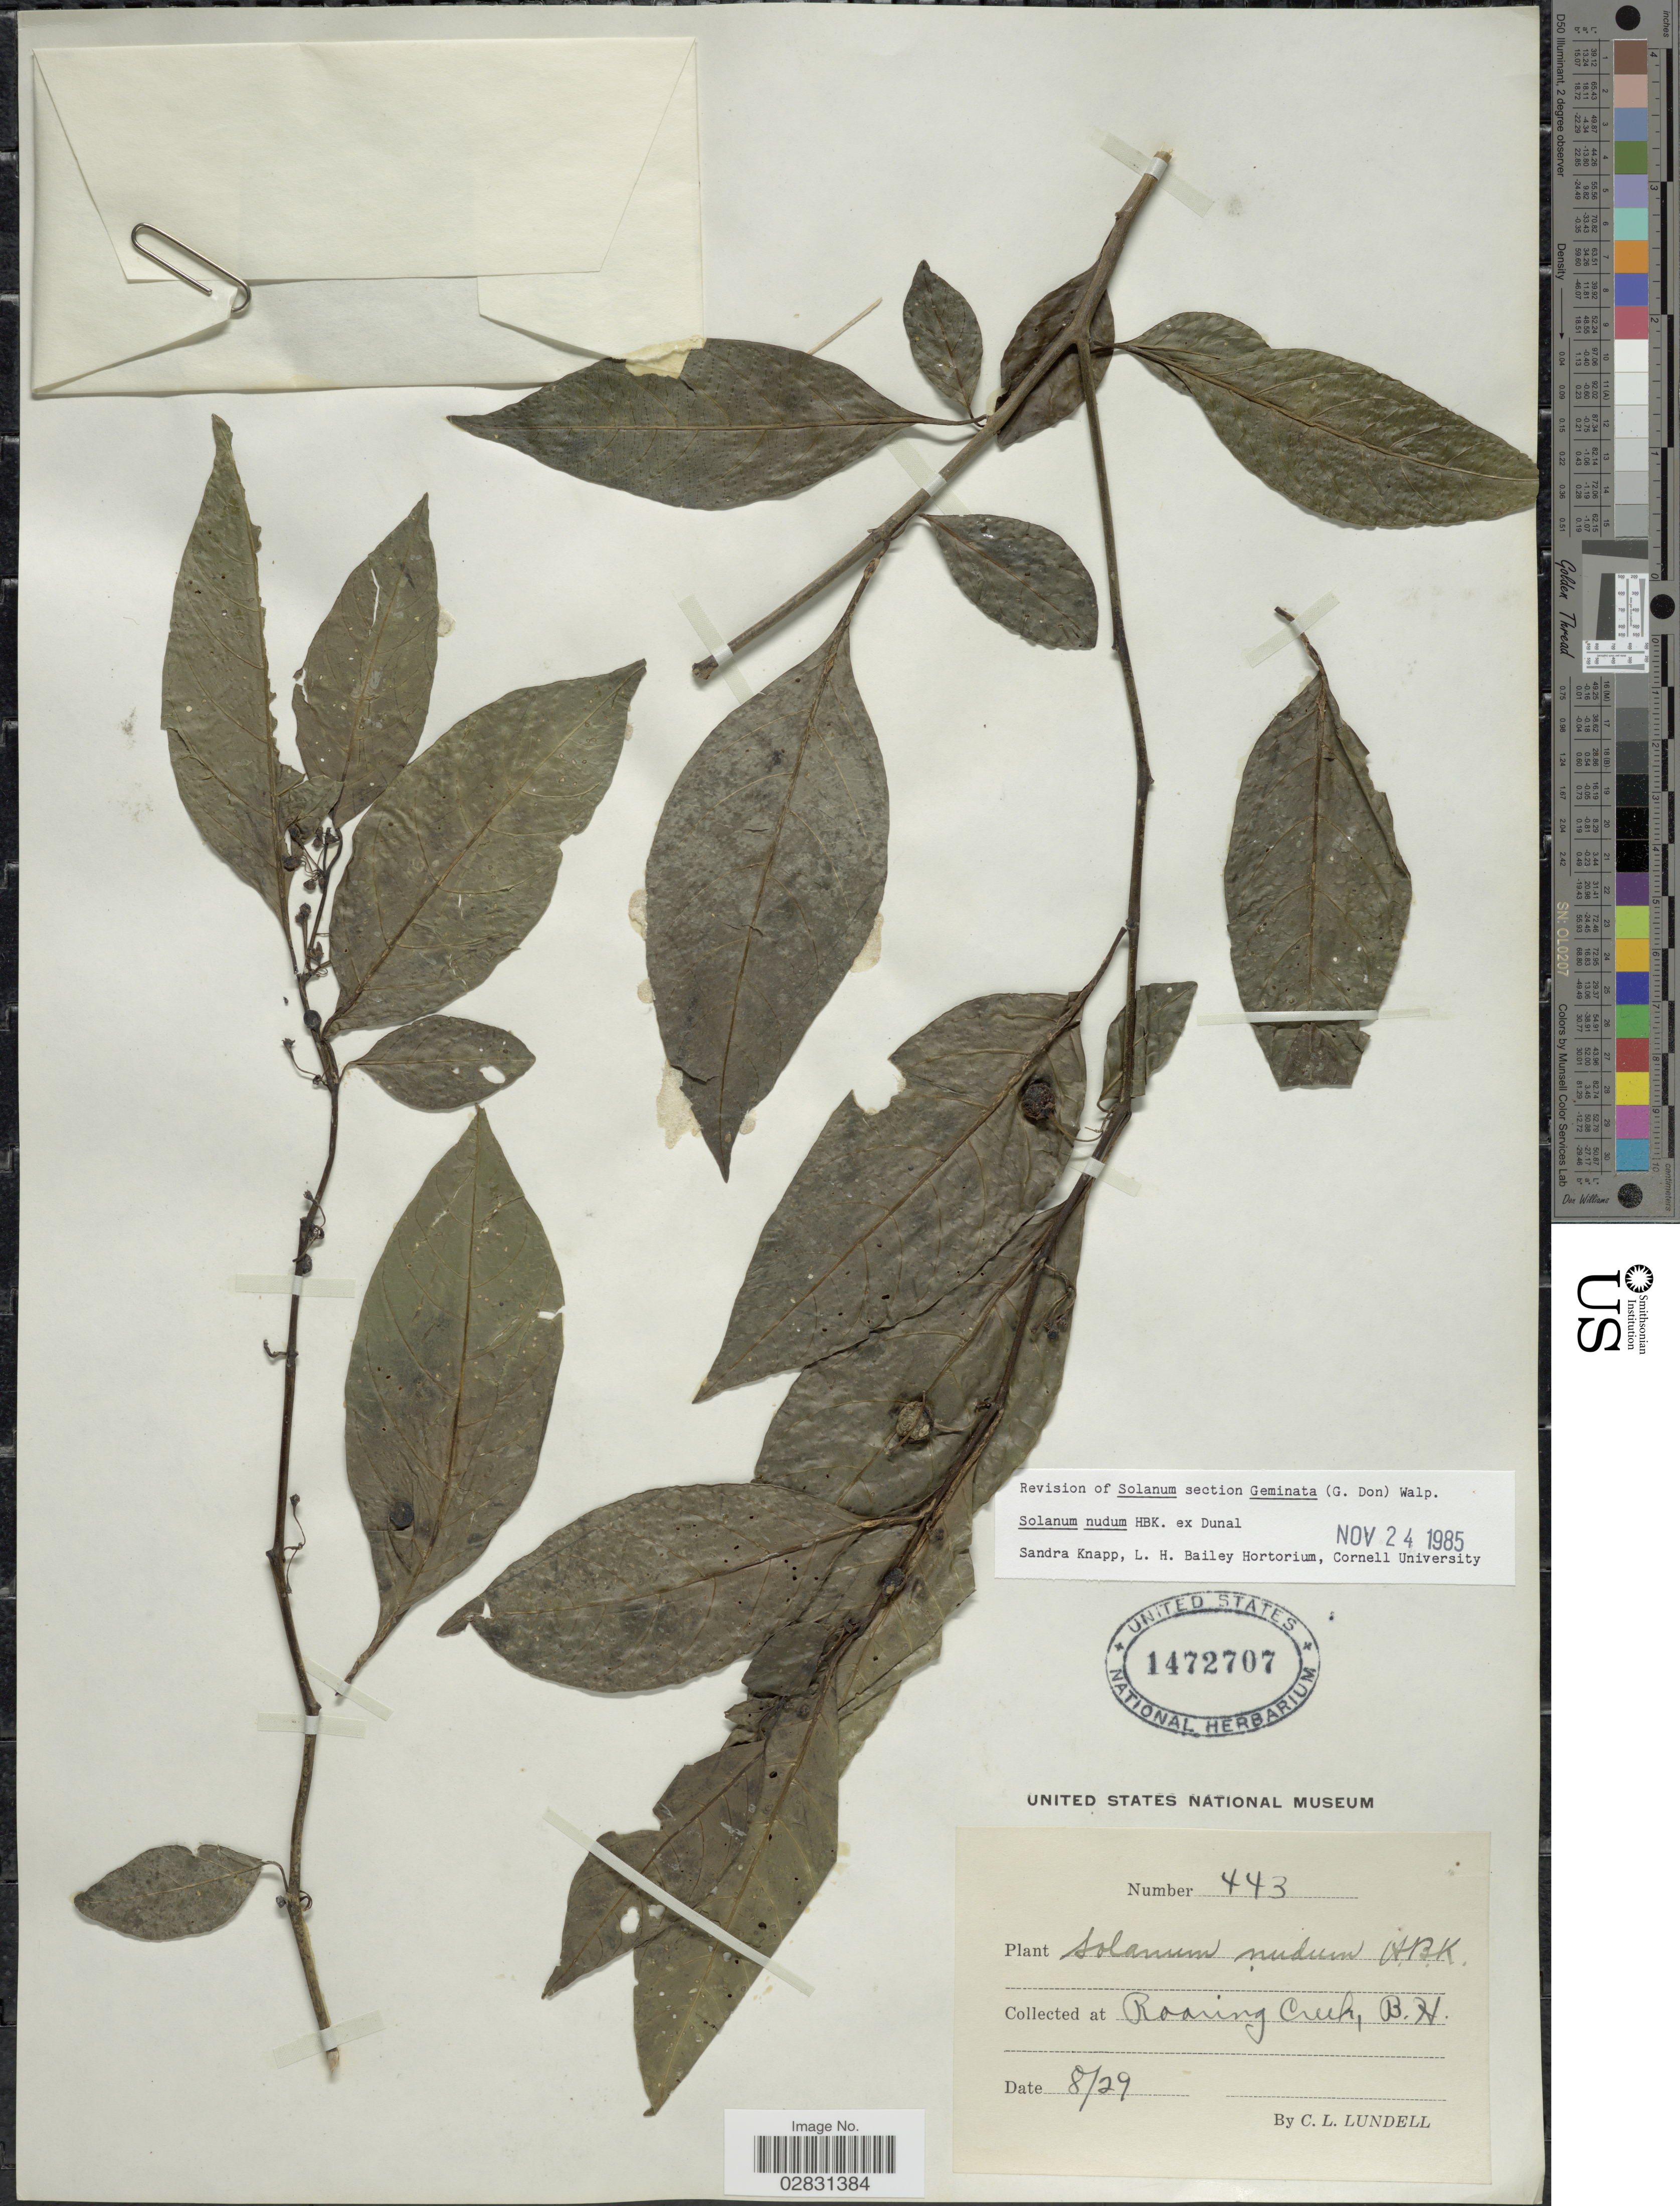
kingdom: Plantae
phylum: Tracheophyta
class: Magnoliopsida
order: Solanales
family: Solanaceae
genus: Solanum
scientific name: Solanum nudum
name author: Dunal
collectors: C. L. Lundell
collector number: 443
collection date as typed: Transcribed d/m/y: /8/29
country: Belize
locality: Roaring Creek, B.H.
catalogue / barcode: US 1472707